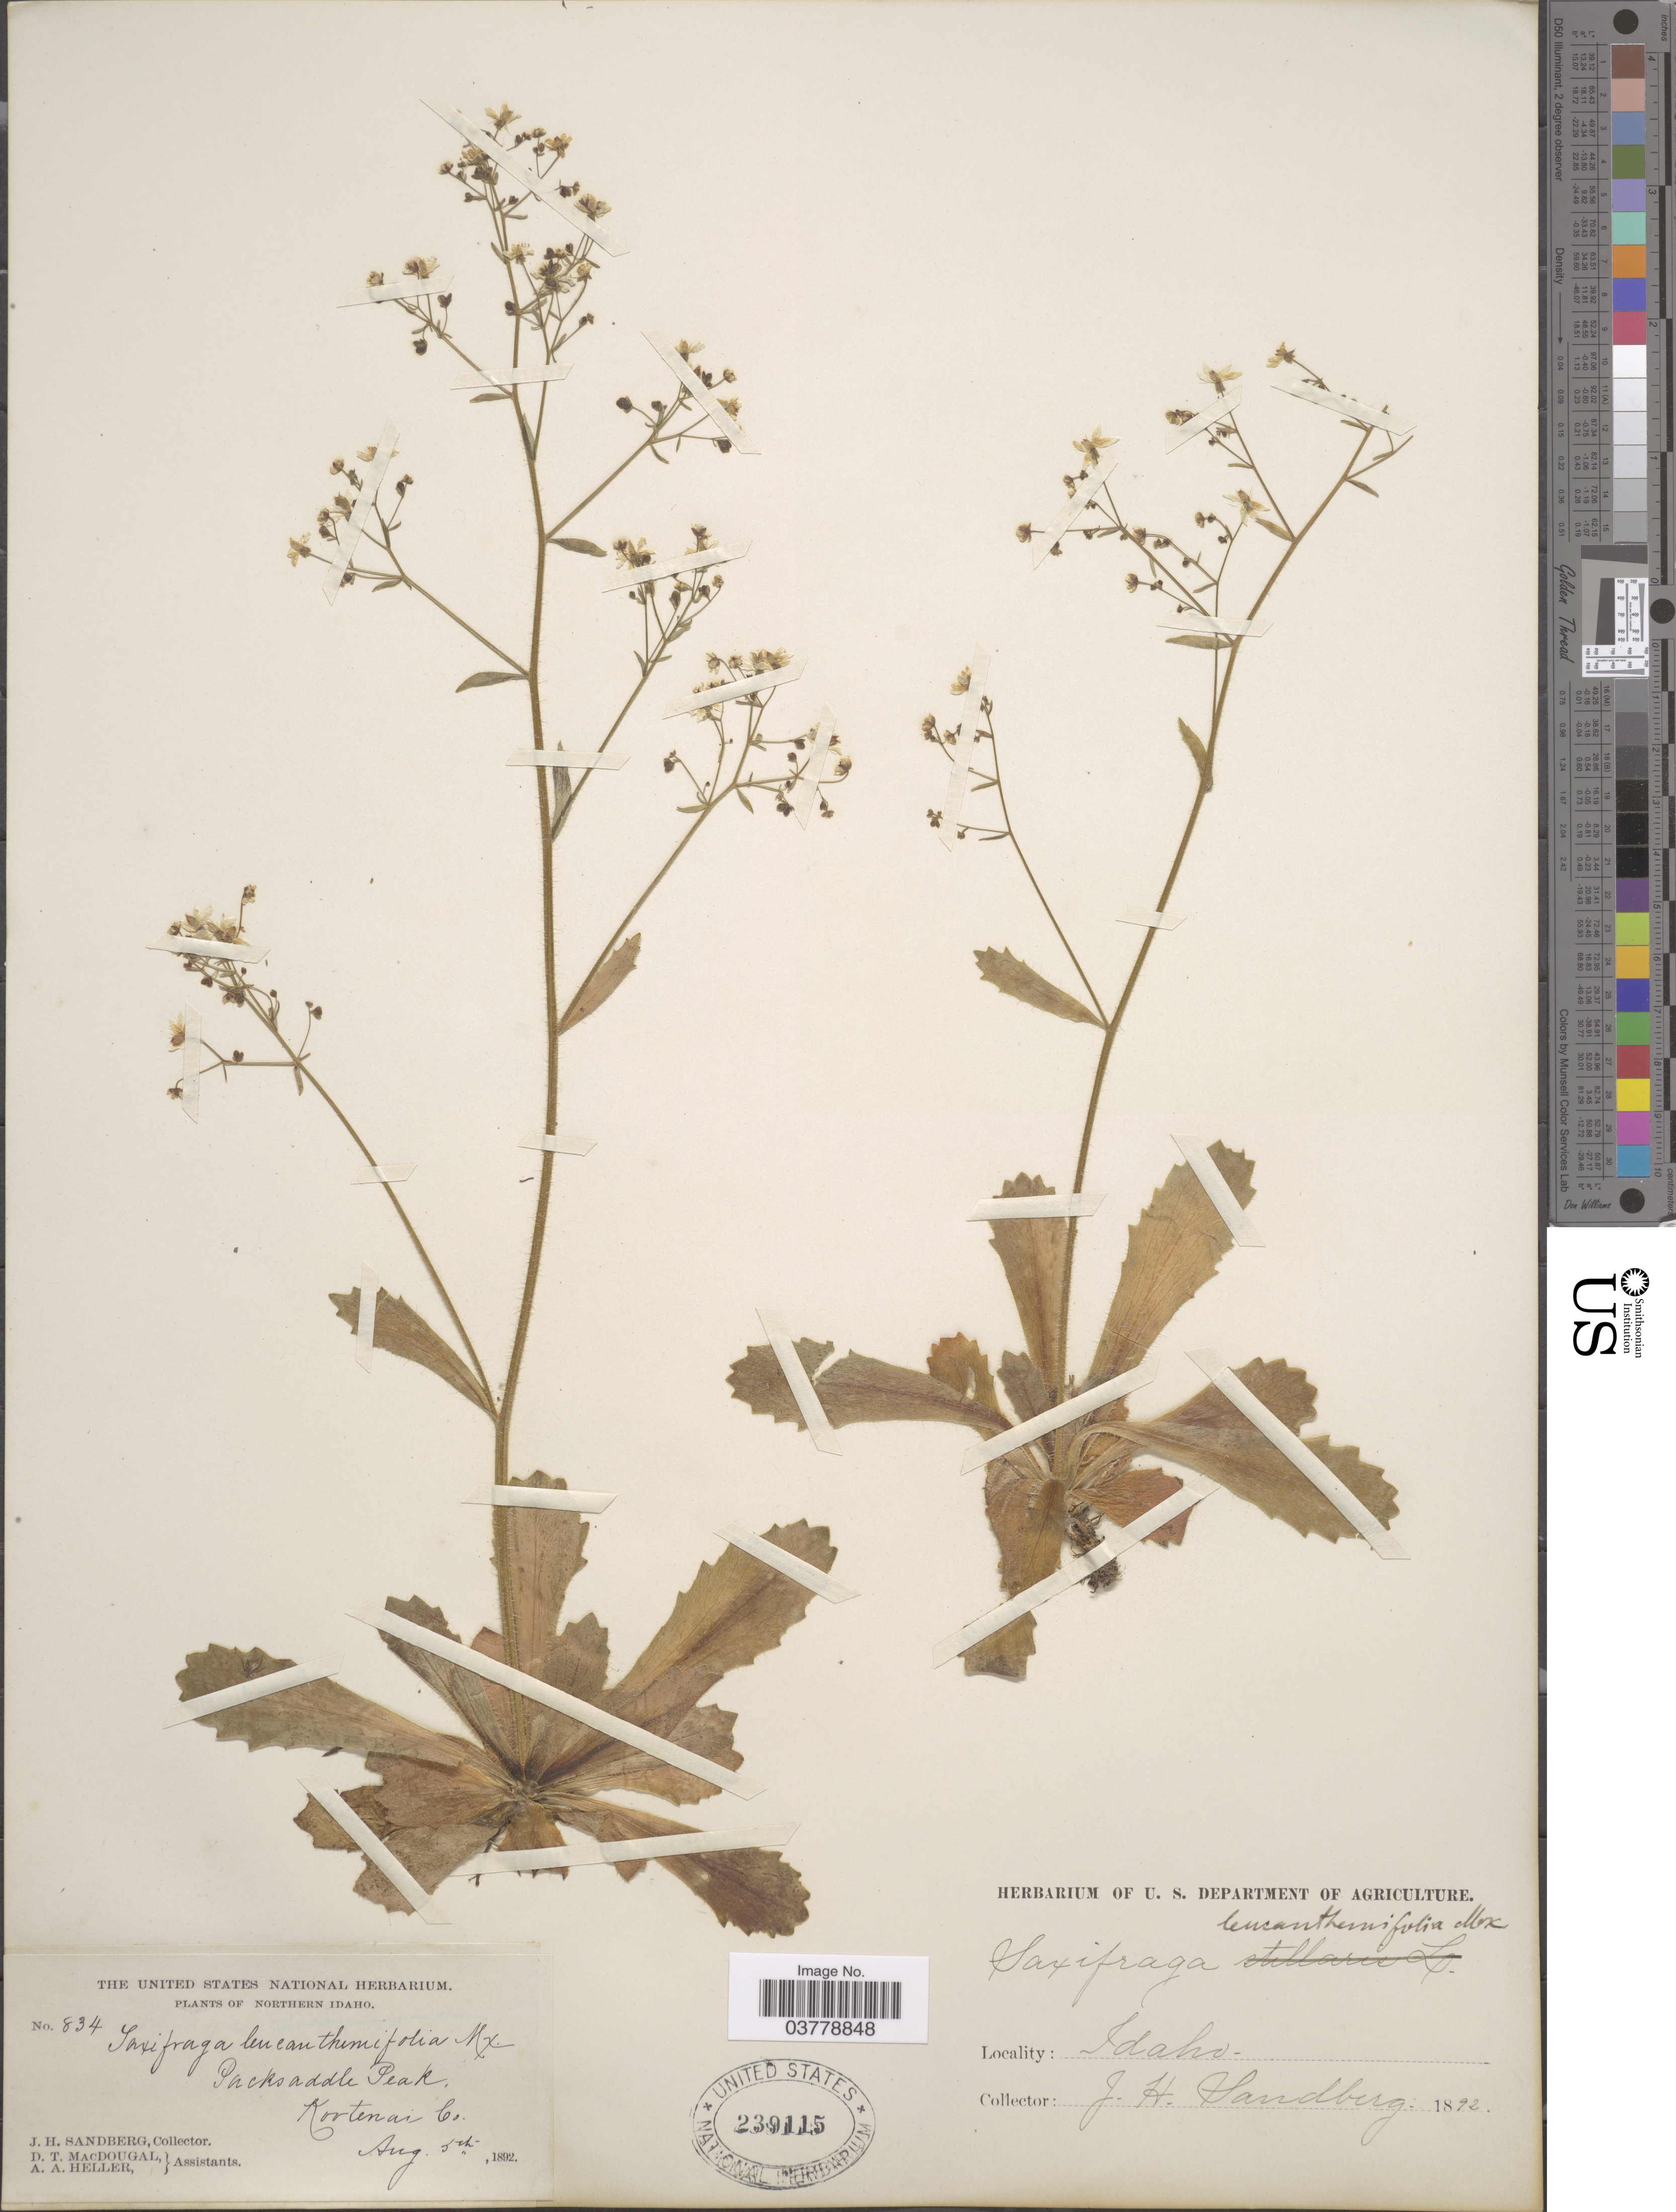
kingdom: Plantae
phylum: Tracheophyta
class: Magnoliopsida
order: Saxifragales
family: Saxifragaceae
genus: Micranthes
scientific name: Micranthes ferruginea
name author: (Graham) Brouillet & Gornall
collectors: J. H. Sandberg, D. T. MacDougal & A. A. Heller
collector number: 834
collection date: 1892-08-05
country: United States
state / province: Idaho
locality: Northern Idaho. Packsaddle Peak. Kootenai Co.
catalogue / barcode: US 239115